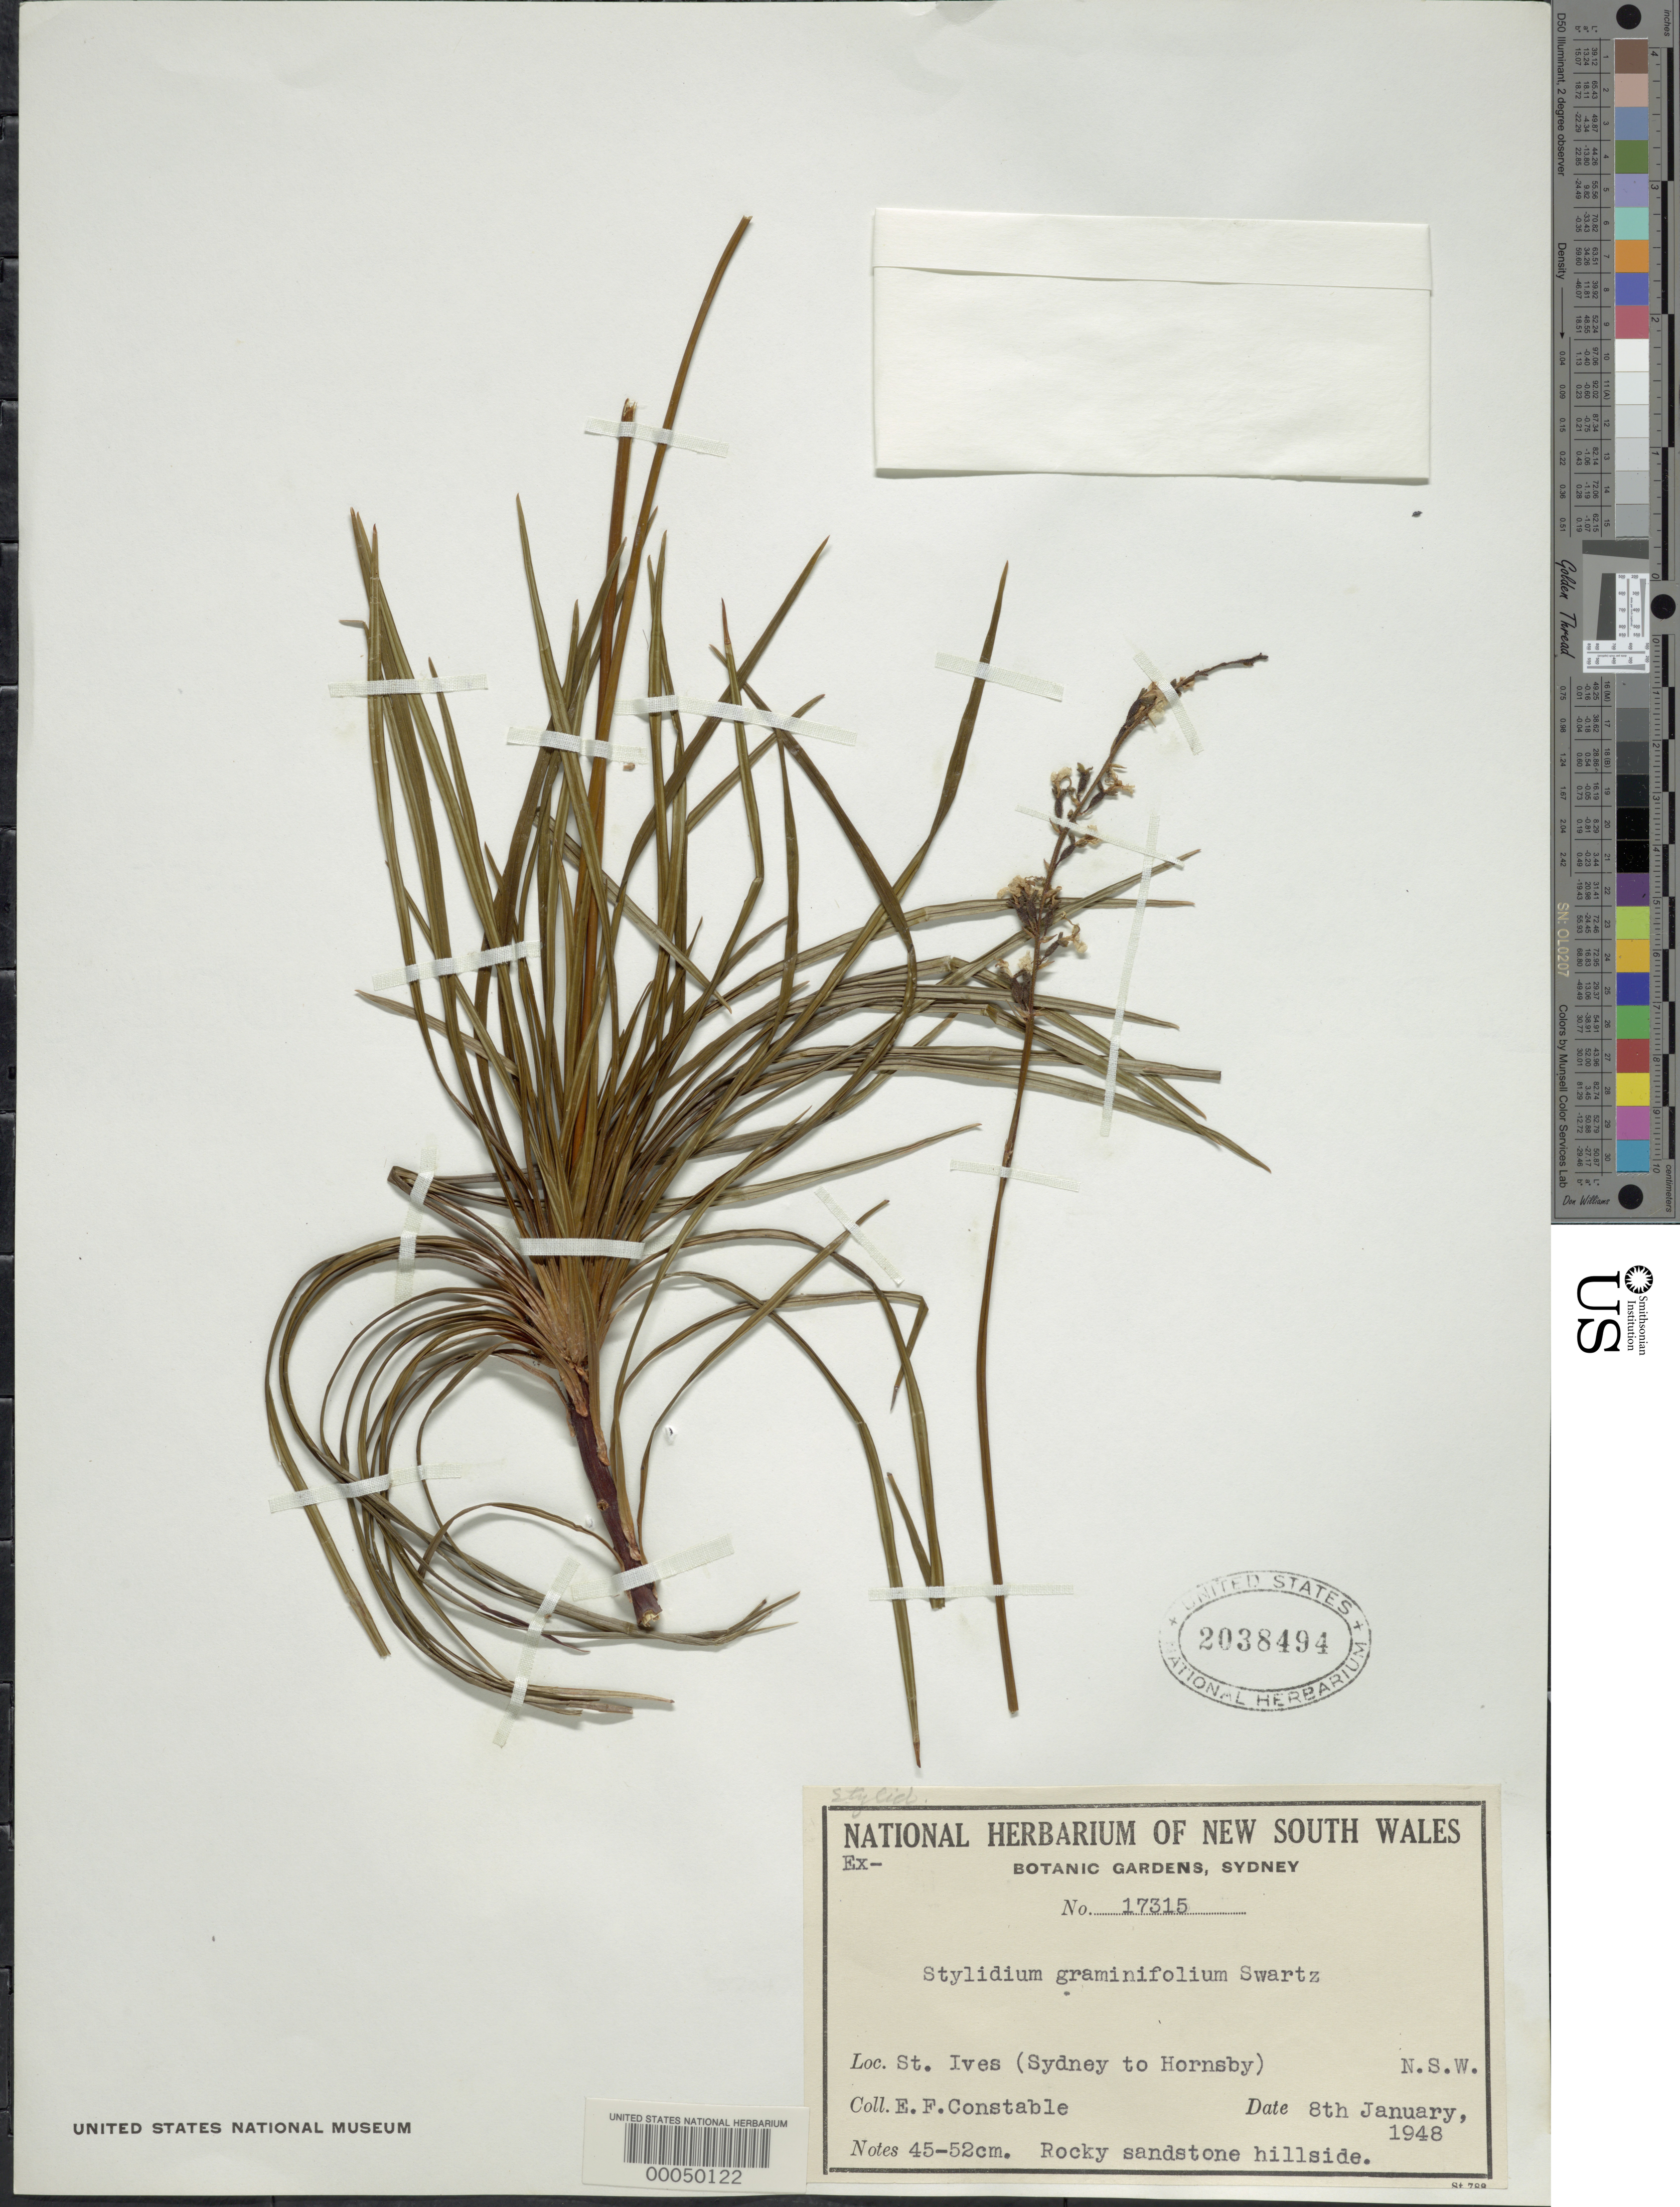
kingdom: Plantae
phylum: Tracheophyta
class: Magnoliopsida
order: Asterales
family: Stylidiaceae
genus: Stylidium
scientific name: Stylidium graminifolium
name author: Sw. ex Willd.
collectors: E. F. Constable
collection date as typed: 08 Jan 1948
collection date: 1948-01-08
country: Australia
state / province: New South Wales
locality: St. ives (sydney to hornsby)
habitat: Rocky sandstone hillside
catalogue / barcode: US 2038494